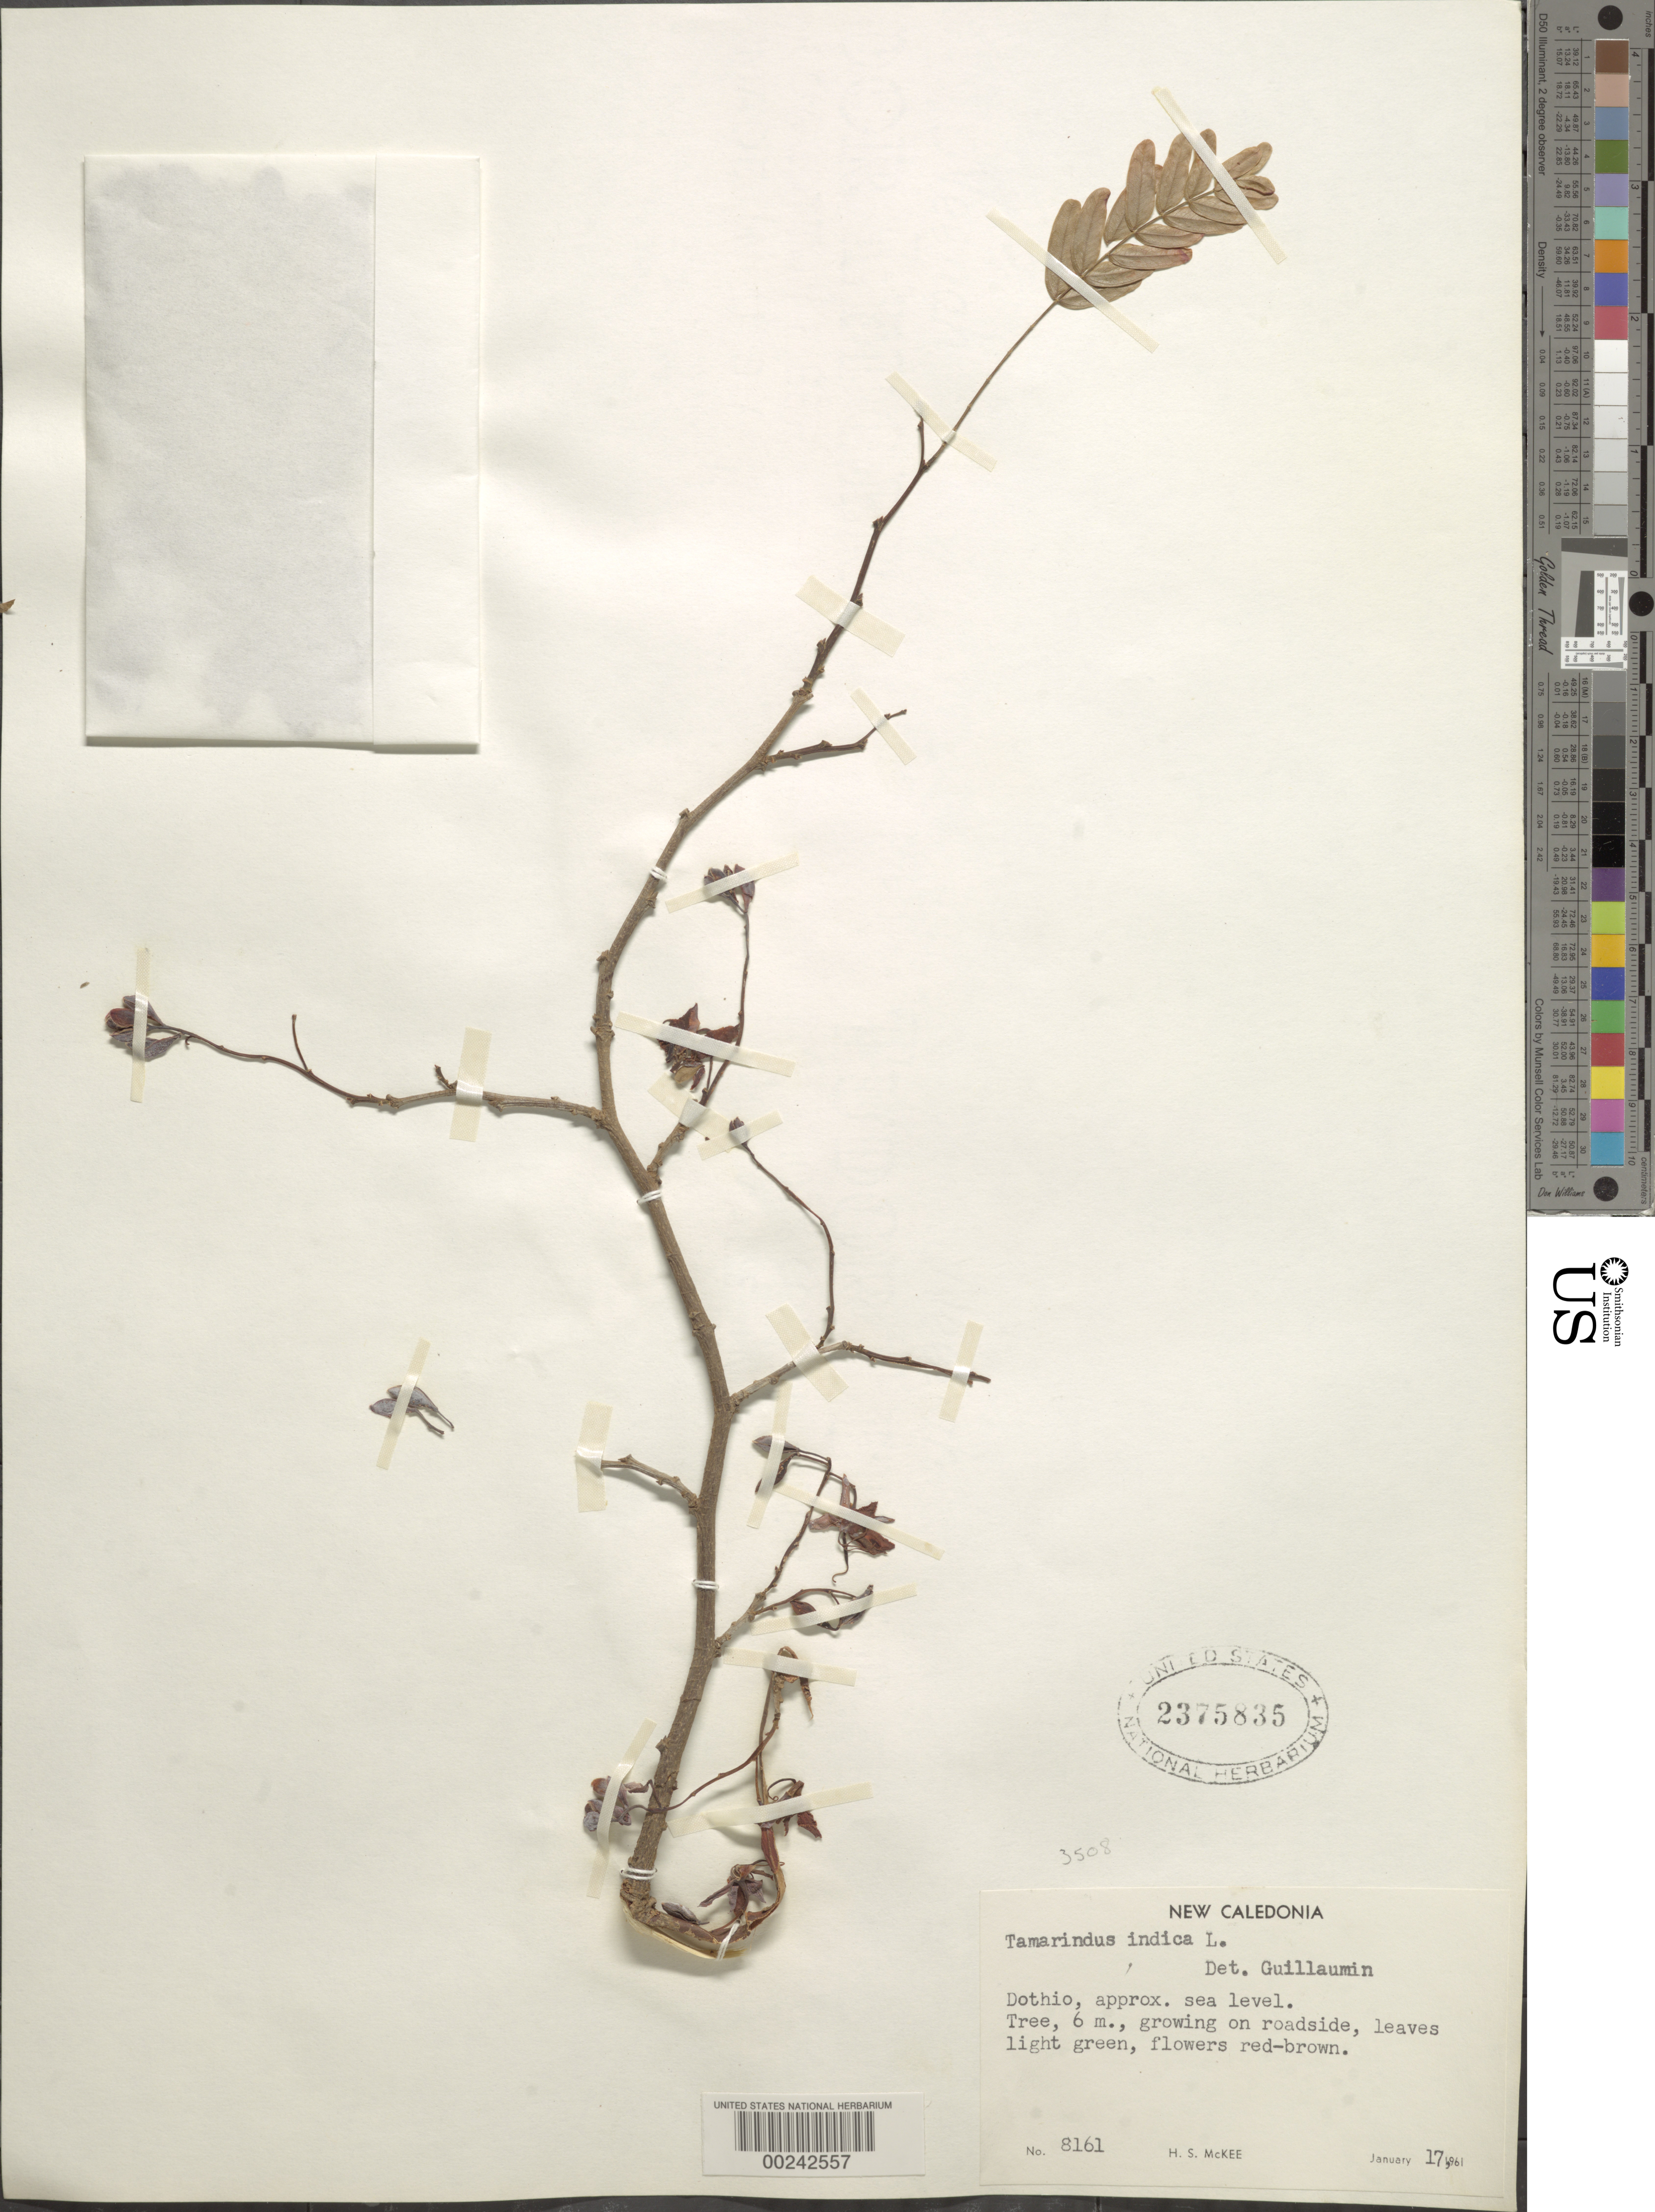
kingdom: Plantae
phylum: Tracheophyta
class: Magnoliopsida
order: Fabales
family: Fabaceae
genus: Tamarindus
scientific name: Tamarindus indica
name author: L.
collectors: H. S. MacKee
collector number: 8161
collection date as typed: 17 Jan 1961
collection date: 1961-01-17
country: New Caledonia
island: New Caledonia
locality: Dothio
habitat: Roadside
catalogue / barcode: US 2375835